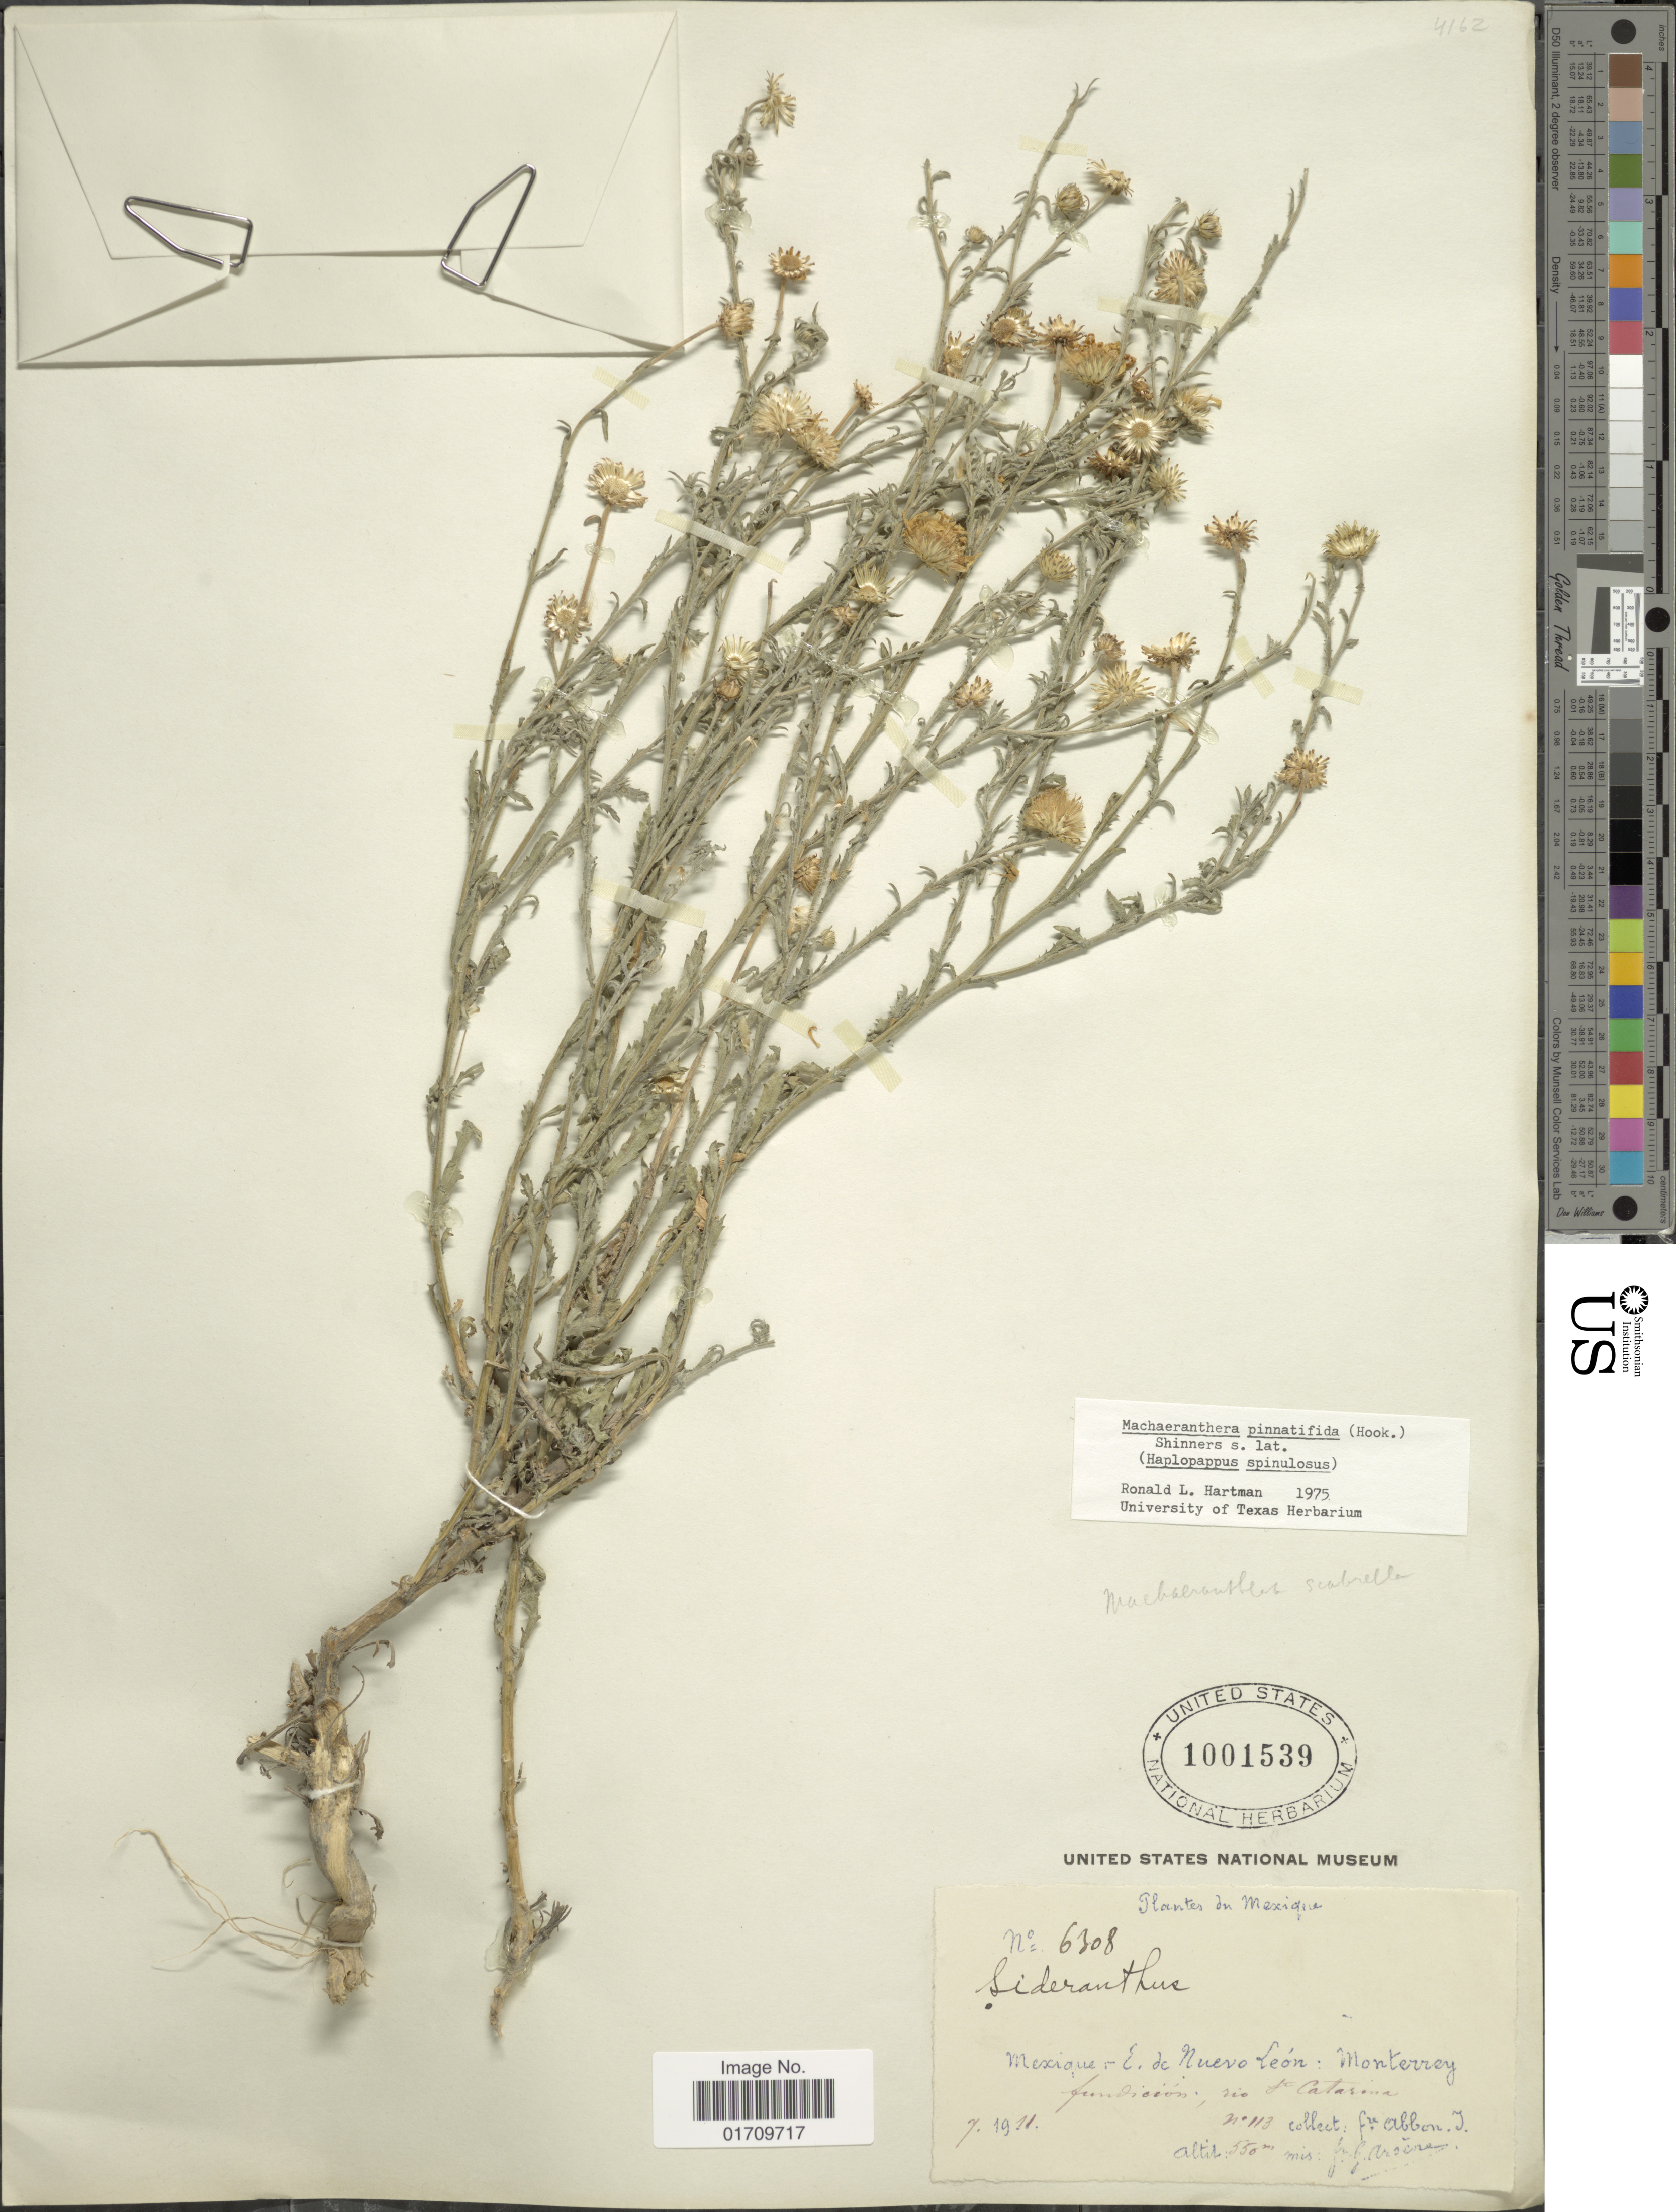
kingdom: Plantae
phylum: Tracheophyta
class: Magnoliopsida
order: Asterales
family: Asteraceae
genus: Machaeranthera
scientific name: Machaeranthera pinnatifida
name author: (Hook.) Shinners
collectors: Bro. Abbon & Bro. G. Arsène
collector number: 6308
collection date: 1911-07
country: Mexico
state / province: Nuevo León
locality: E. de Nuevo Leon, Monterrey, rio St. Catarina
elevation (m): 550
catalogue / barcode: US 1001539